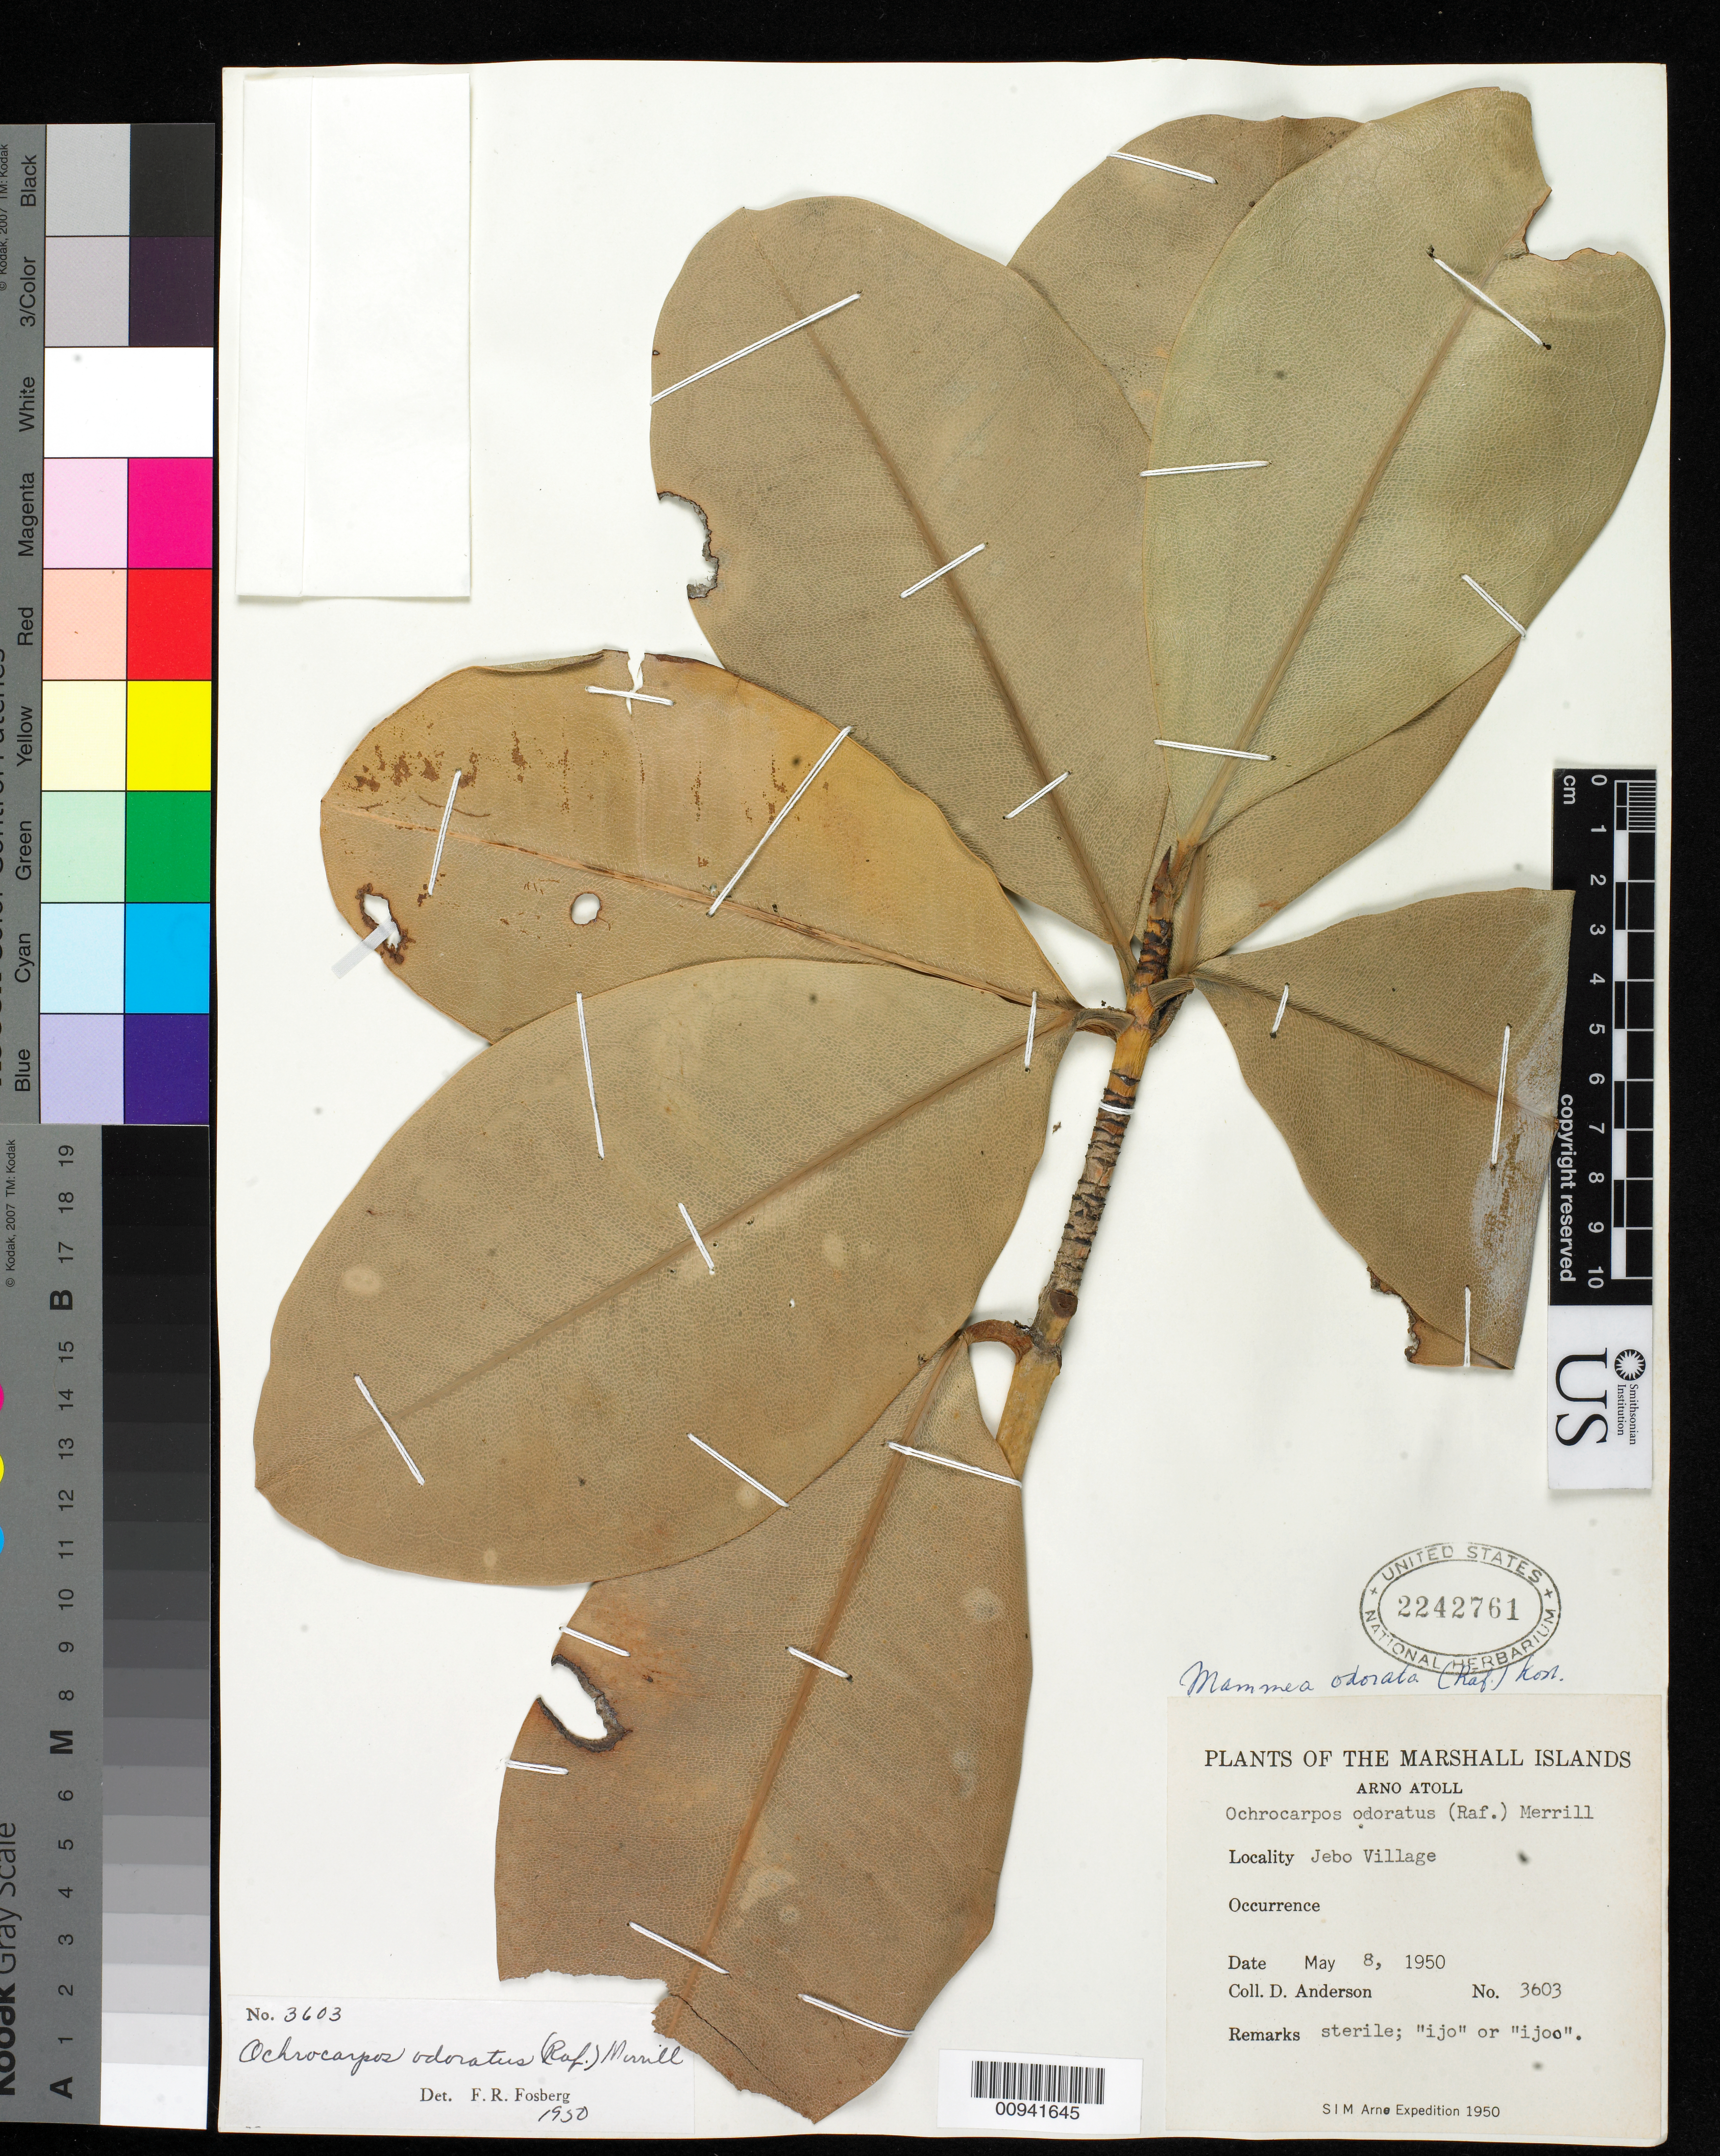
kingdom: Plantae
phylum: Tracheophyta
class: Magnoliopsida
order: Malpighiales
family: Calophyllaceae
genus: Mammea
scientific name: Mammea odorata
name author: (Raf.) Kosterm.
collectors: D. Anderson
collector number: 3603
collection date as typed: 08 May 1950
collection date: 1950-05-08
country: Marshall Islands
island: Arno Atoll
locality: Jebo Village.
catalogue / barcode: US 2242761